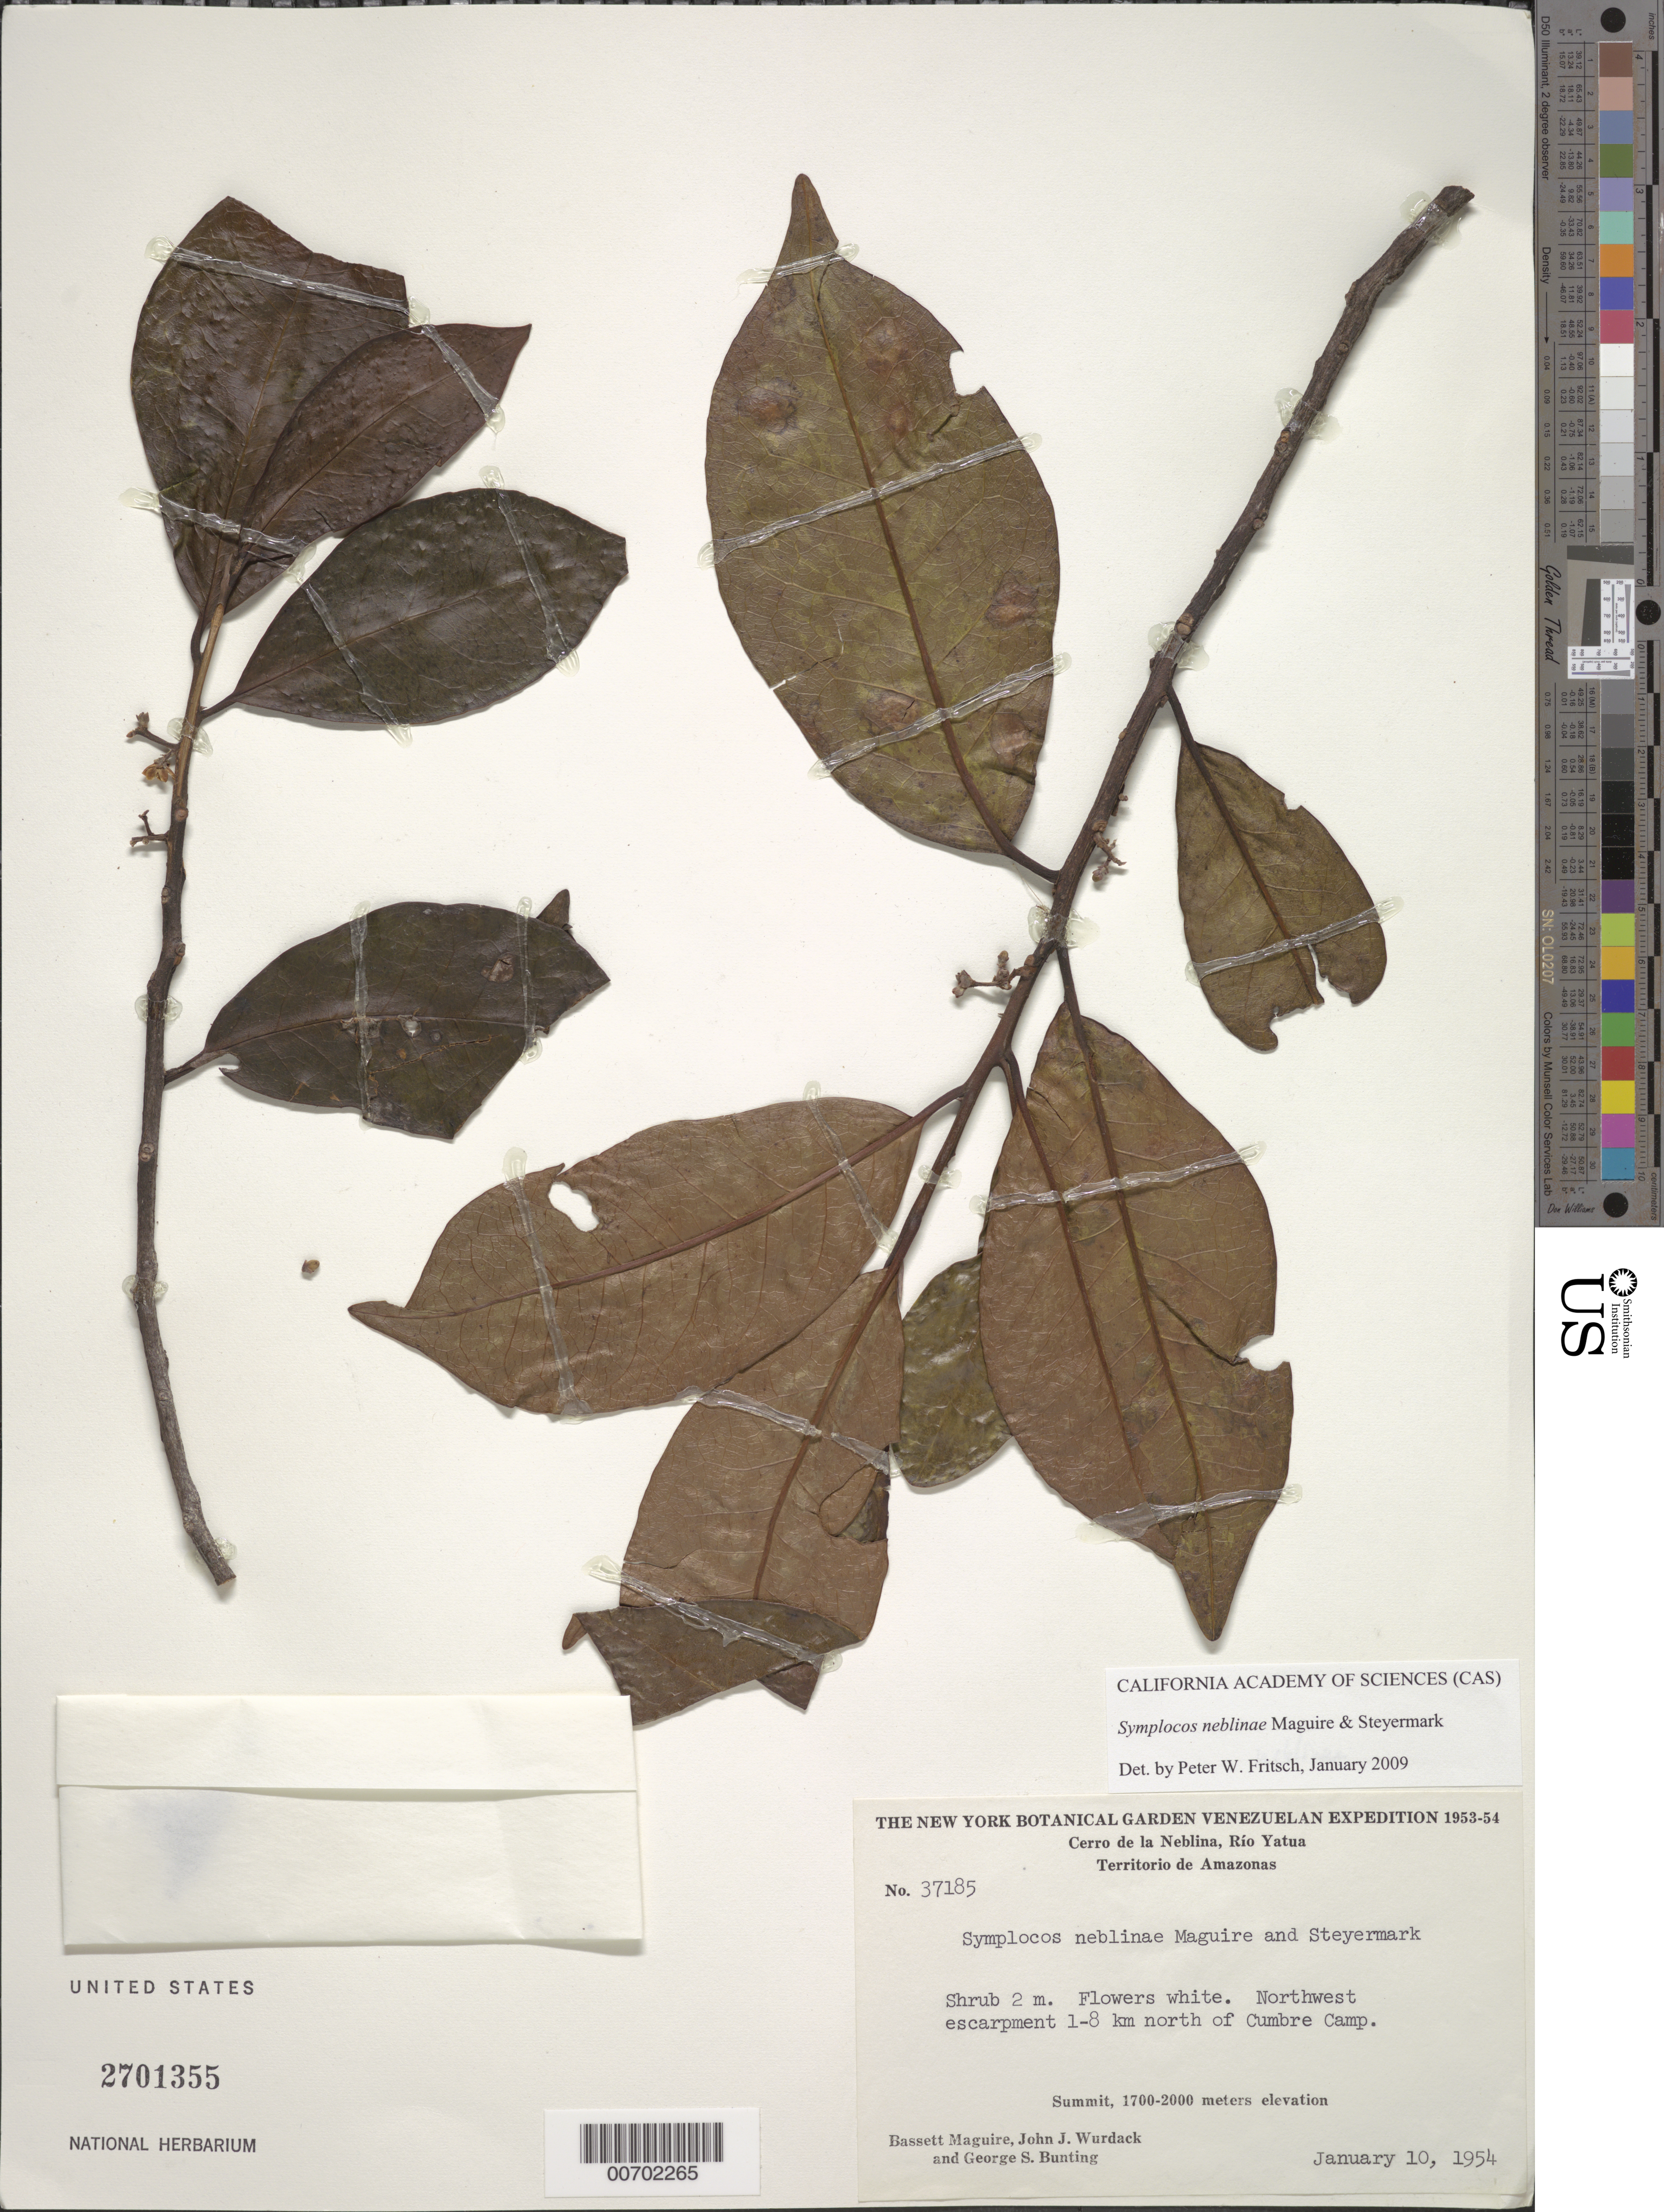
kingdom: Plantae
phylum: Tracheophyta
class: Magnoliopsida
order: Ericales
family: Symplocaceae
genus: Symplocos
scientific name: Symplocos neblinae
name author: Maguire & Steyerm.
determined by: Fritsch, Peter W.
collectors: B. Maguire, J. J. Wurdack & G. S. Bunting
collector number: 37185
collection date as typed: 10-Jan-54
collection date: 1954-01-10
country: Venezuela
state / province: Amazonas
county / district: Río Negro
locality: Cerro de la Neblina, Río Yatua, 1-8 km N of Cumbre Camp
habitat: NW escarpment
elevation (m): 1700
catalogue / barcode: US 2701355